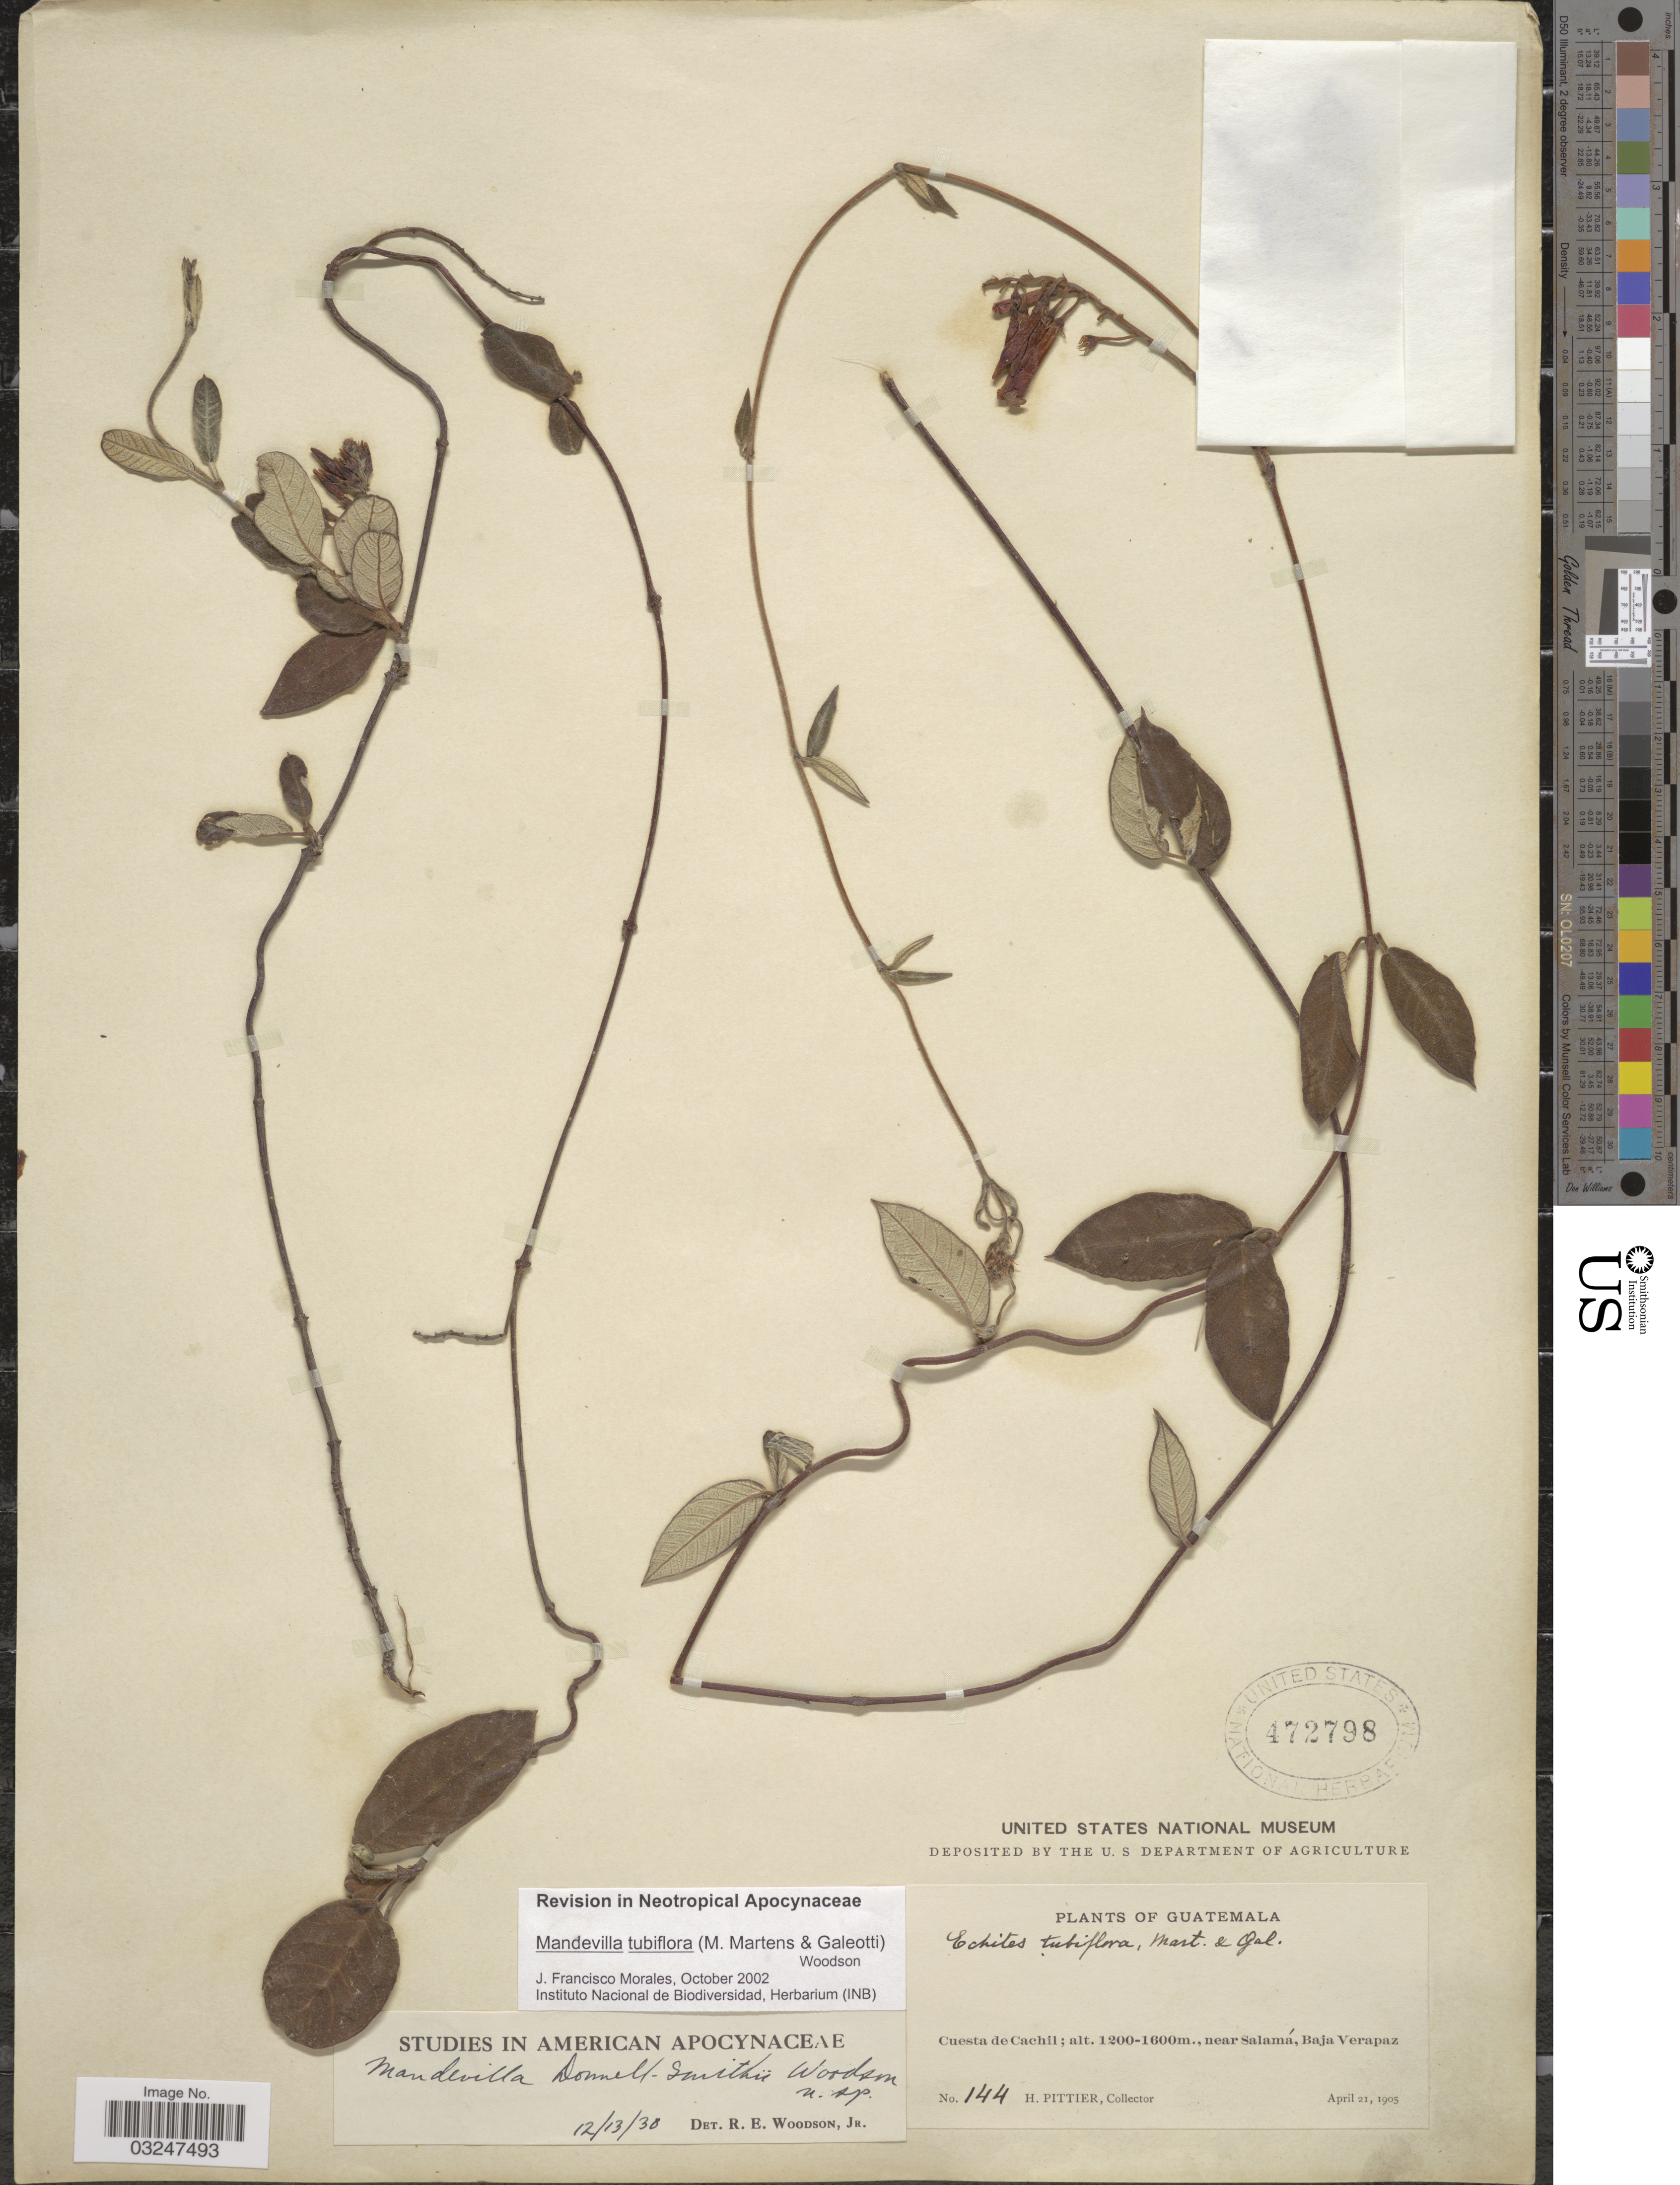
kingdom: Plantae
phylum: Tracheophyta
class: Magnoliopsida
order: Gentianales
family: Apocynaceae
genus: Mandevilla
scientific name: Mandevilla tubiflora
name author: (M. Martens & Galeotti) Woodson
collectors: H. F. Pittier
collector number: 144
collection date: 1905-04-21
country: Guatemala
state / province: Baja Verapaz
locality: Cuesta de Cachil, near Salamá.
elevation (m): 1200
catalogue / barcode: US 472798